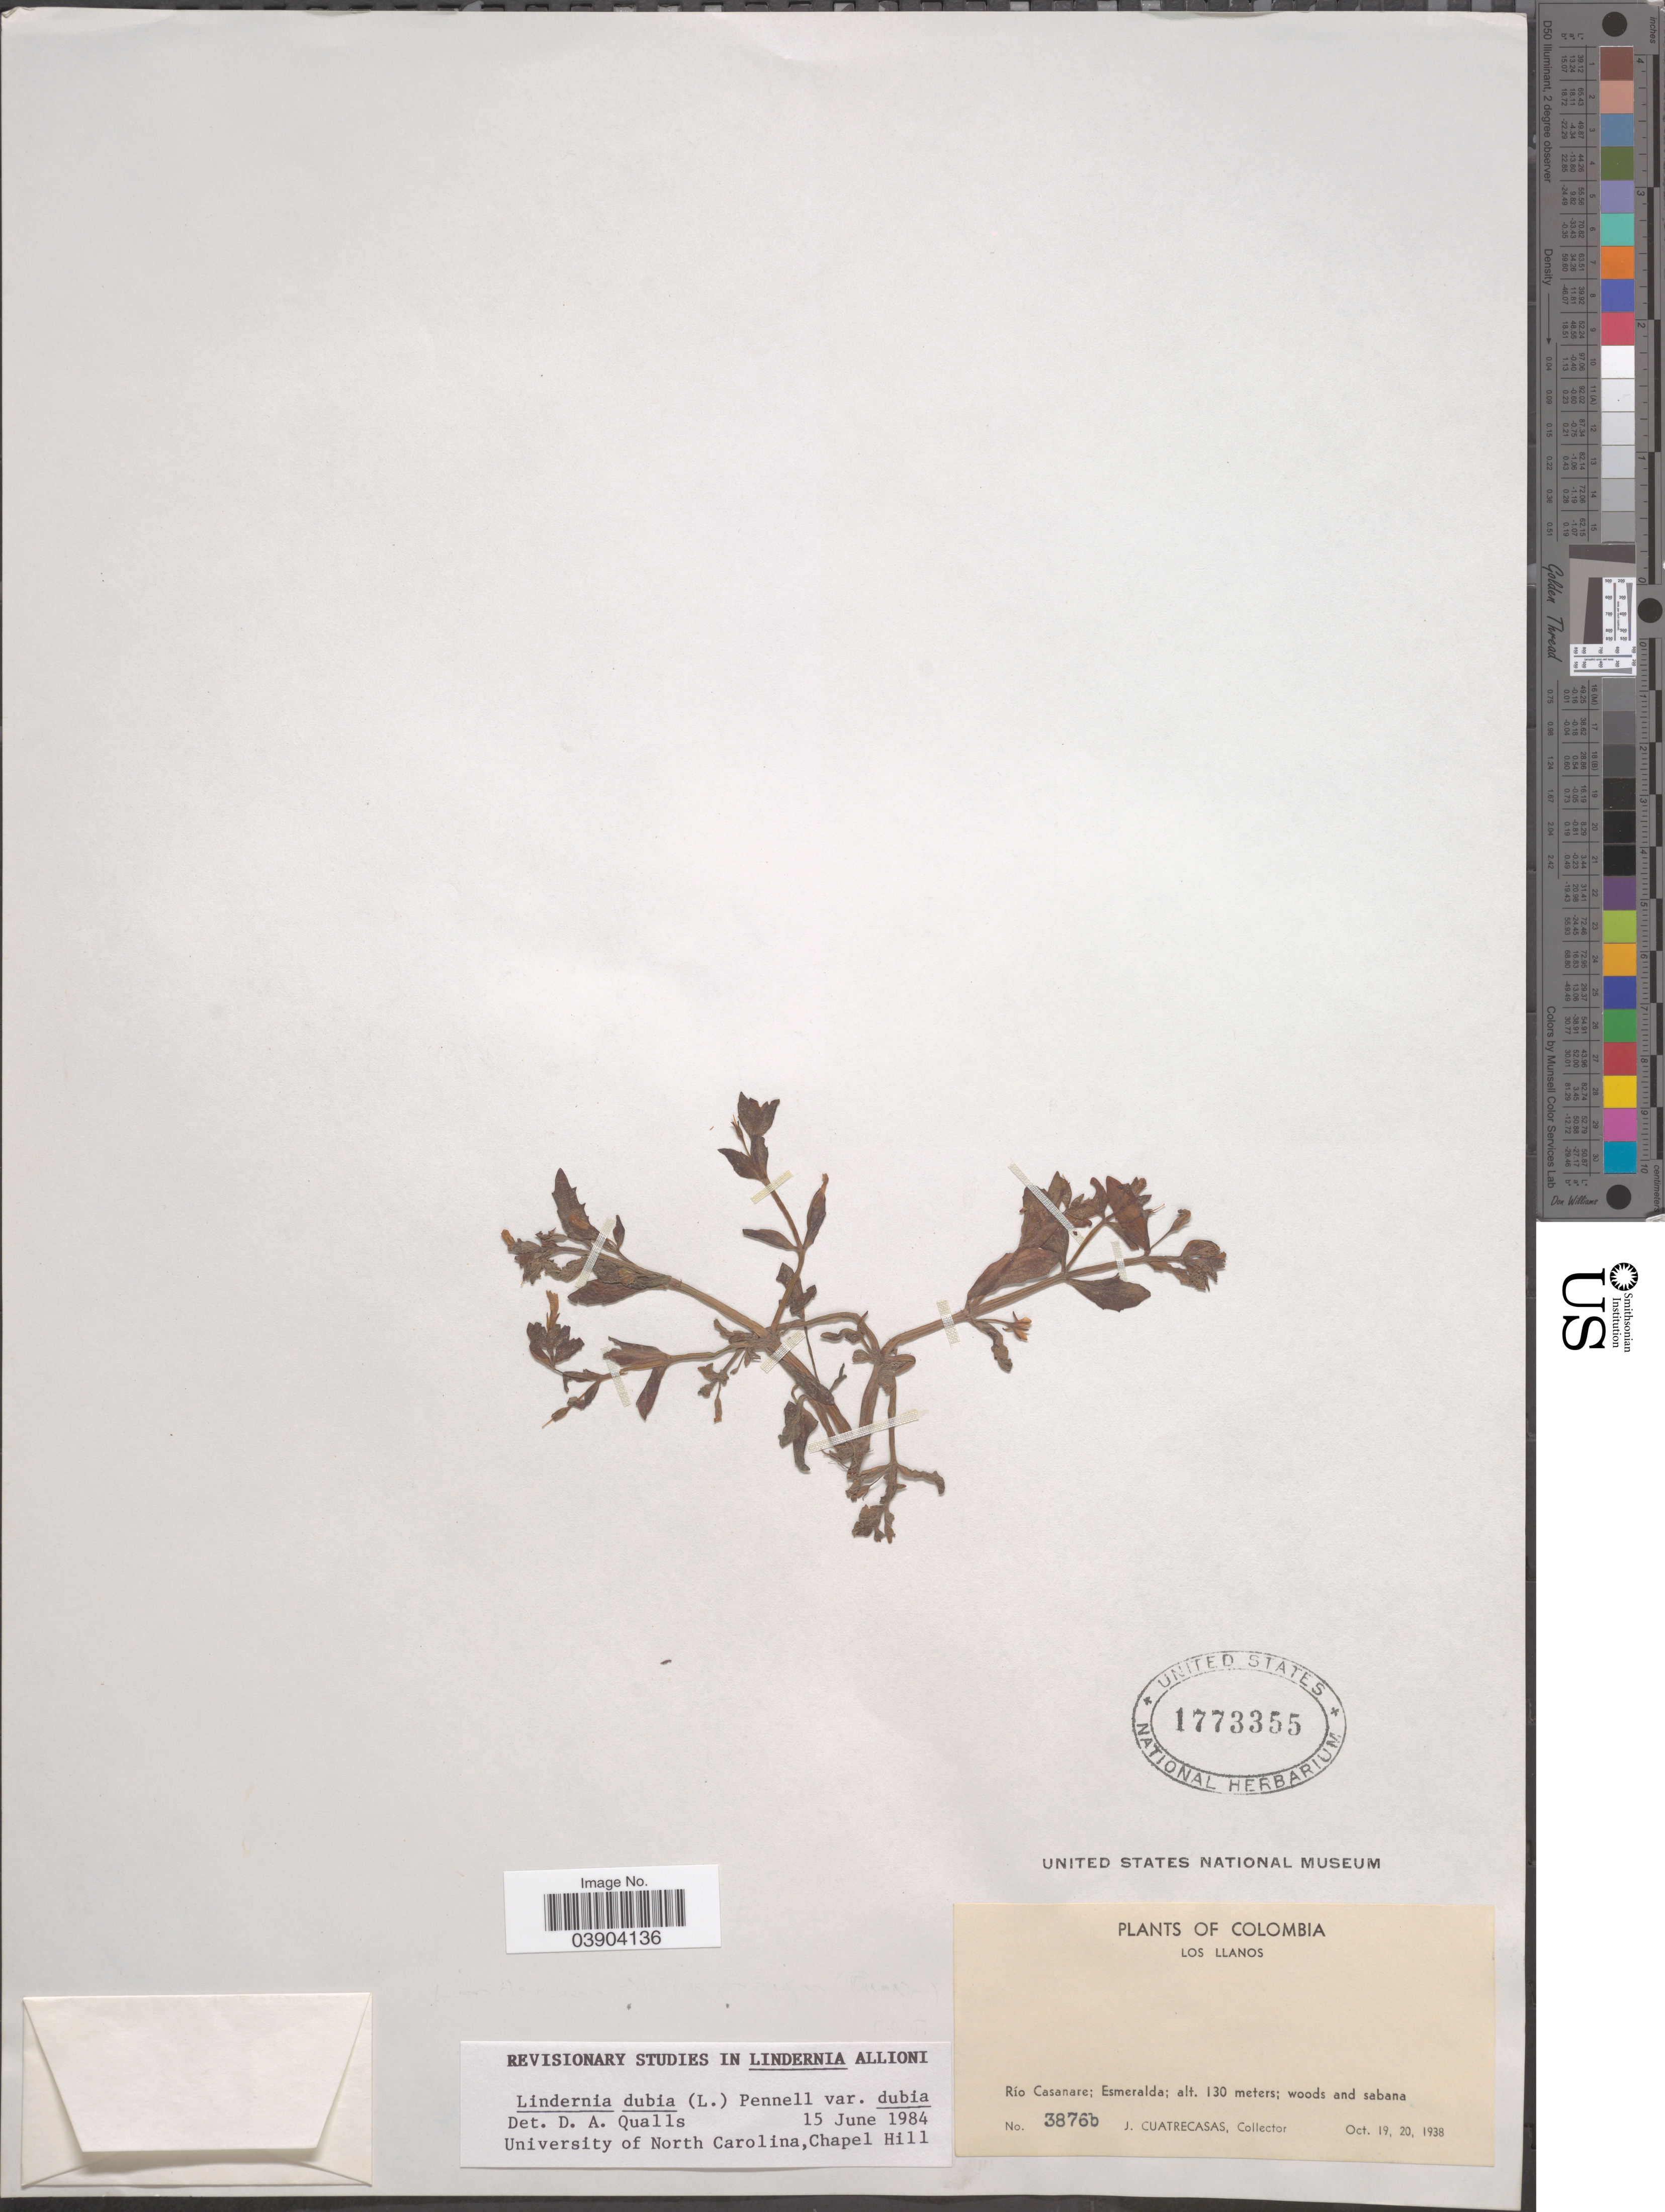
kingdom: Plantae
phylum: Tracheophyta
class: Magnoliopsida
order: Lamiales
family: Linderniaceae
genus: Lindernia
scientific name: Lindernia dubia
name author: (L.) Pennell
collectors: J. Cuatrecasas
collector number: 3876b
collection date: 1938-10-19/1938-10-20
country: Colombia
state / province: Casanare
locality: Los Llanos. Río Casanare; Esmeralda.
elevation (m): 130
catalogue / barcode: US 1773355